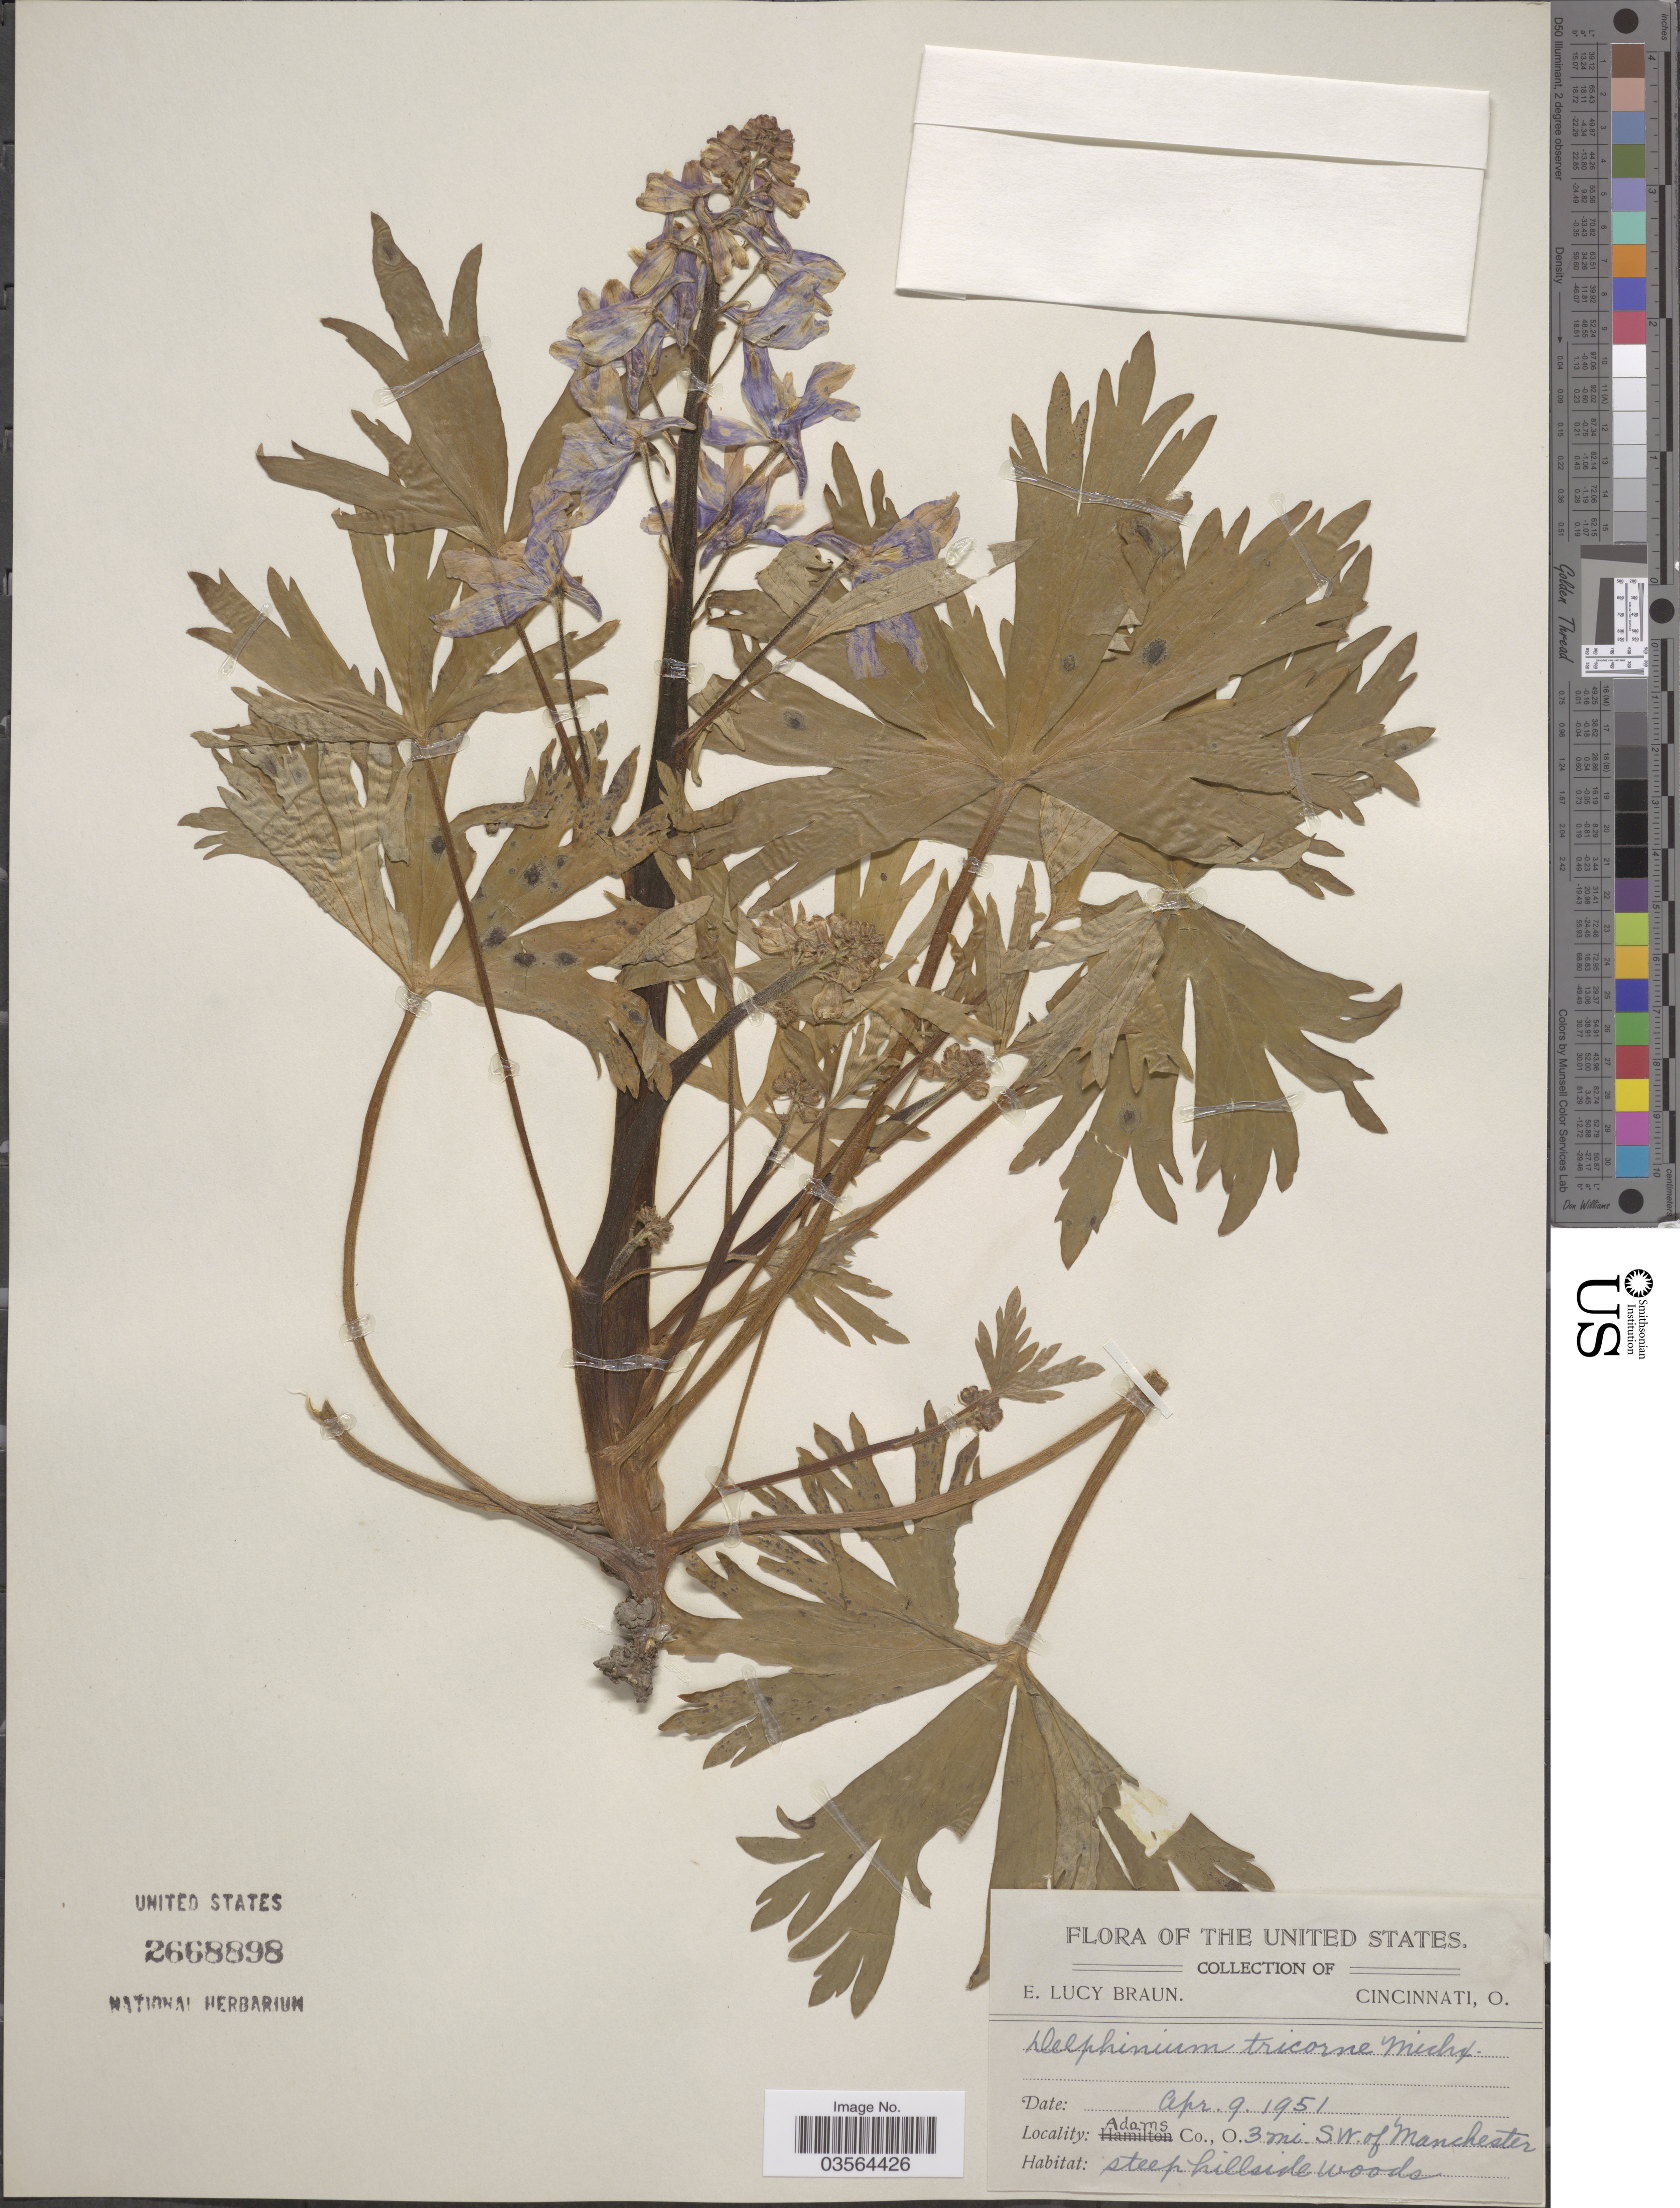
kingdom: Plantae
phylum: Tracheophyta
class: Magnoliopsida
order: Ranunculales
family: Ranunculaceae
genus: Delphinium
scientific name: Delphinium tricorne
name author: Michx.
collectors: E. L. Braun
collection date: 1951-04-09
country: United States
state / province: Ohio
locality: Adams Co., 3 mi. S.W. of Manchester.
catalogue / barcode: US 2668898